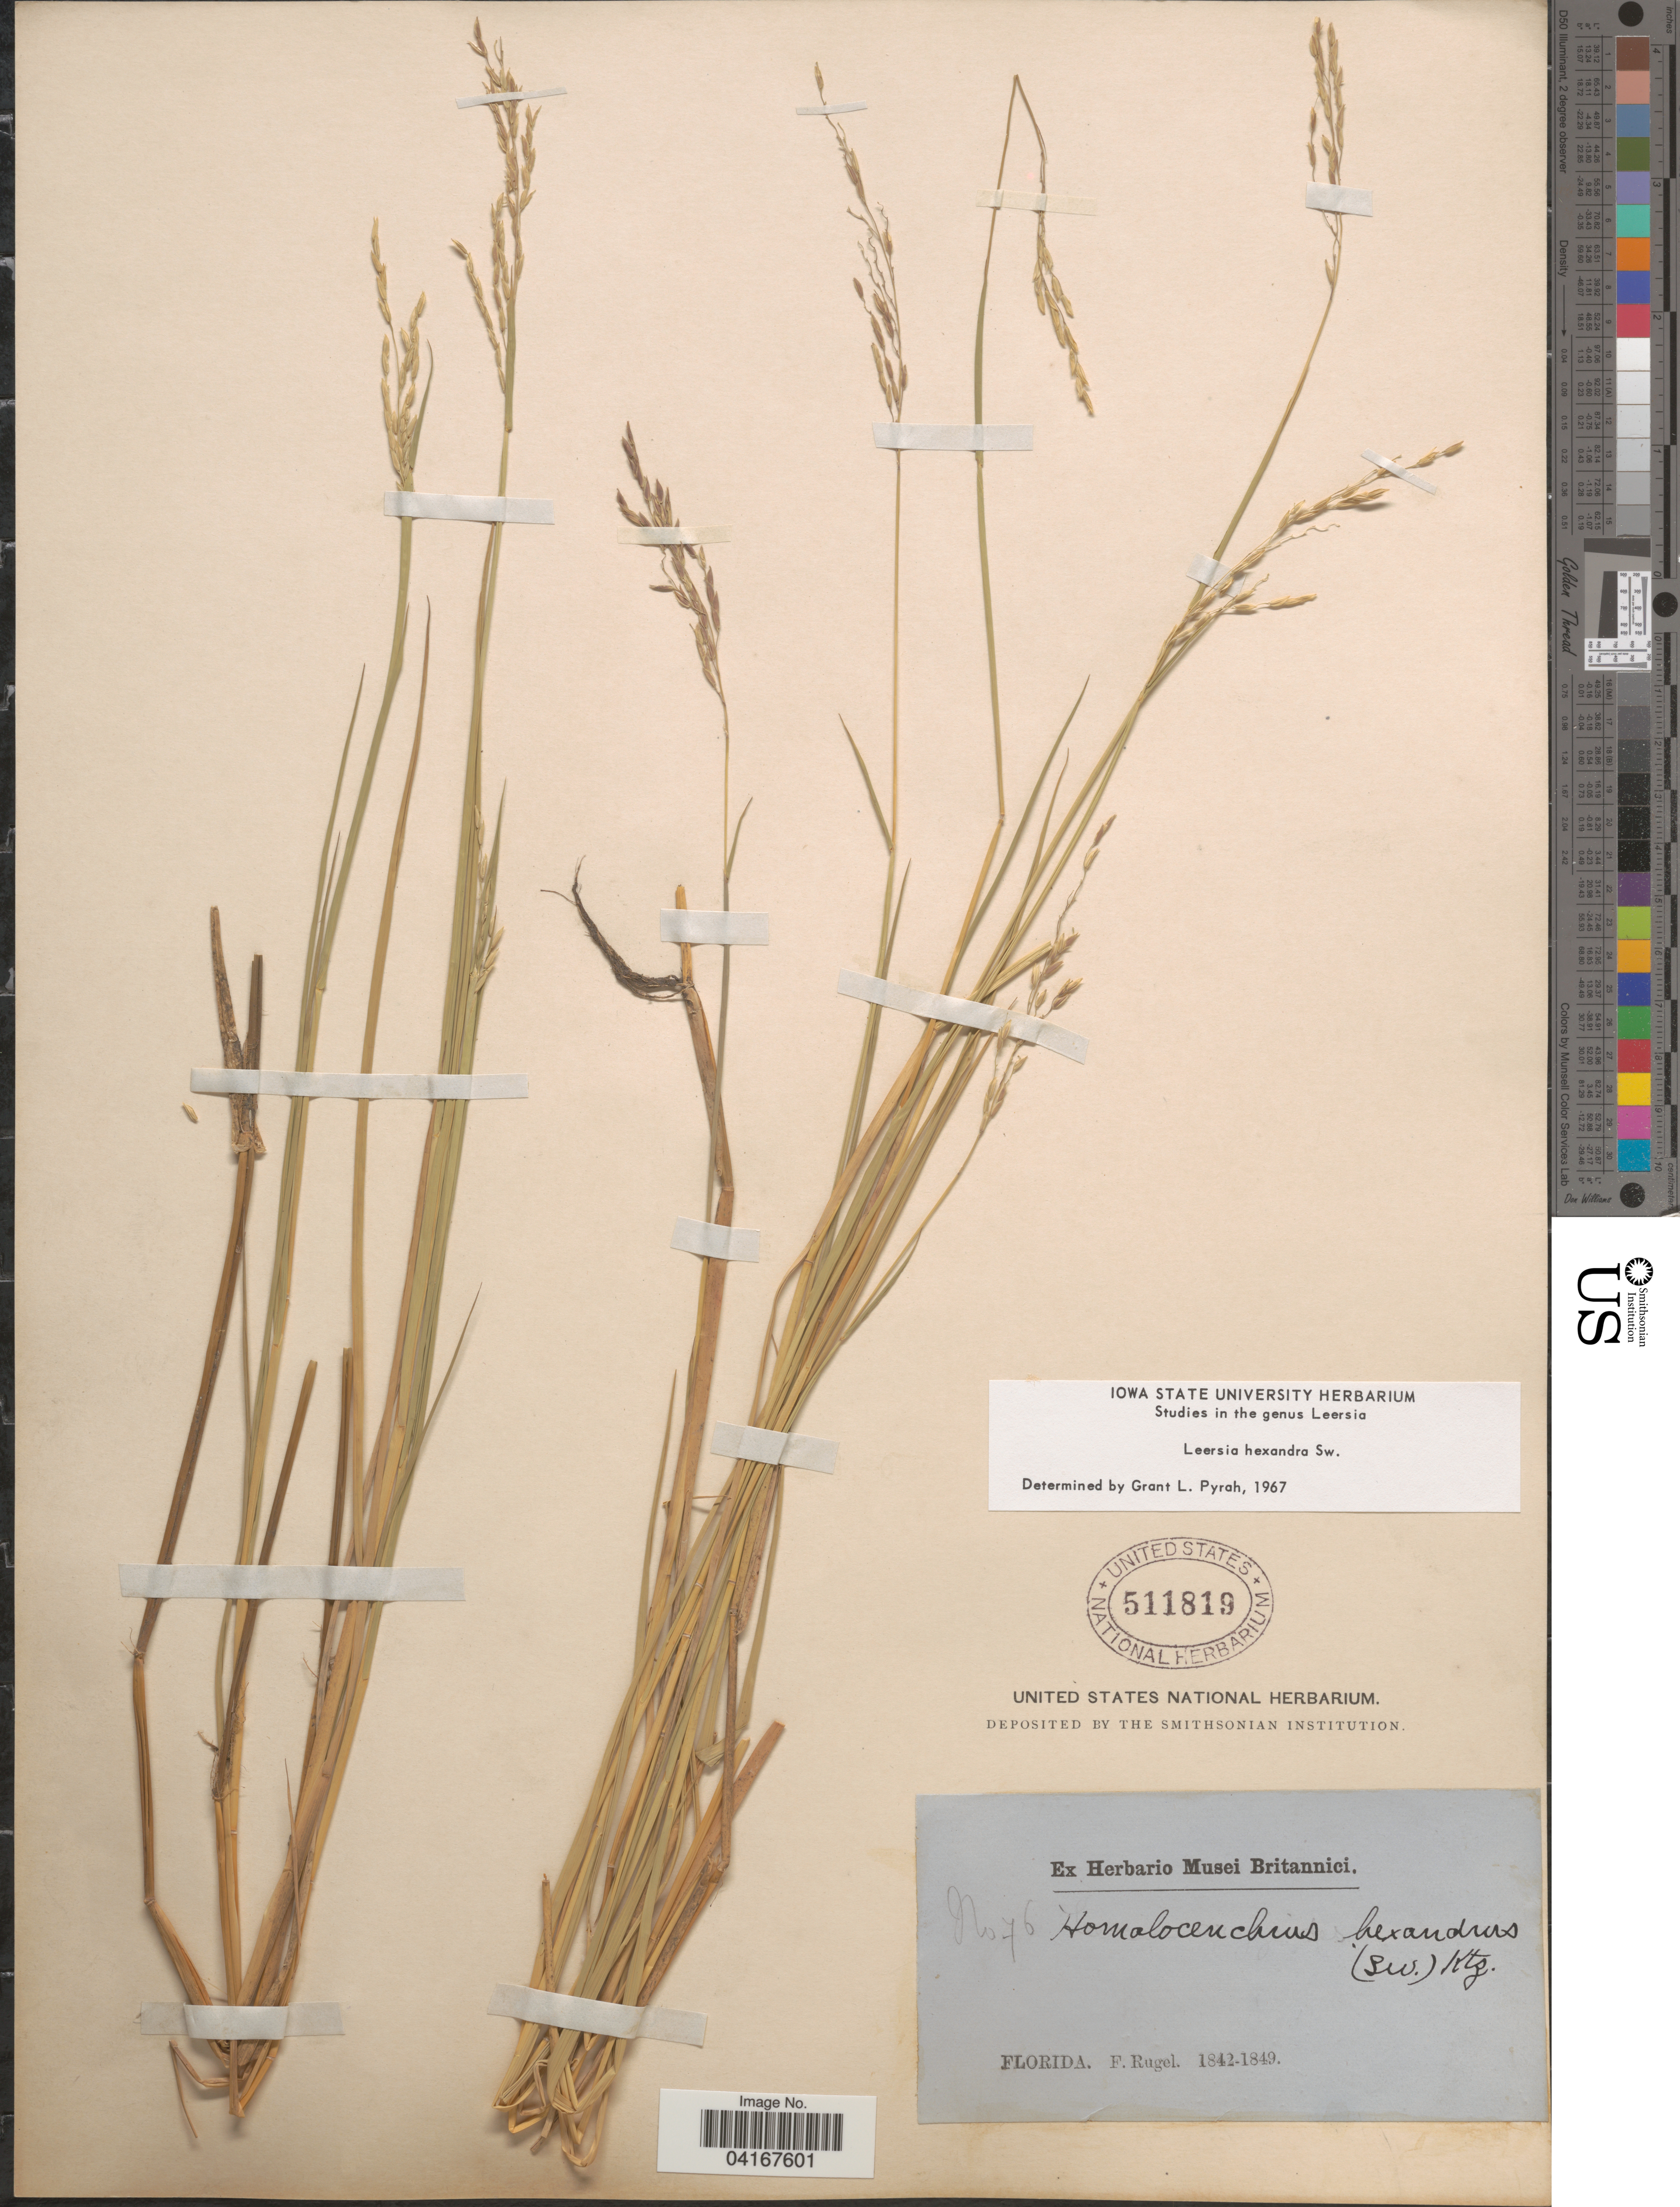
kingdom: Plantae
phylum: Tracheophyta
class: Liliopsida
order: Poales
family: Poaceae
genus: Leersia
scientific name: Leersia hexandra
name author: Sw.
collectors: F. Rugel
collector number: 76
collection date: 1842/1849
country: United States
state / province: Florida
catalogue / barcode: US 511819